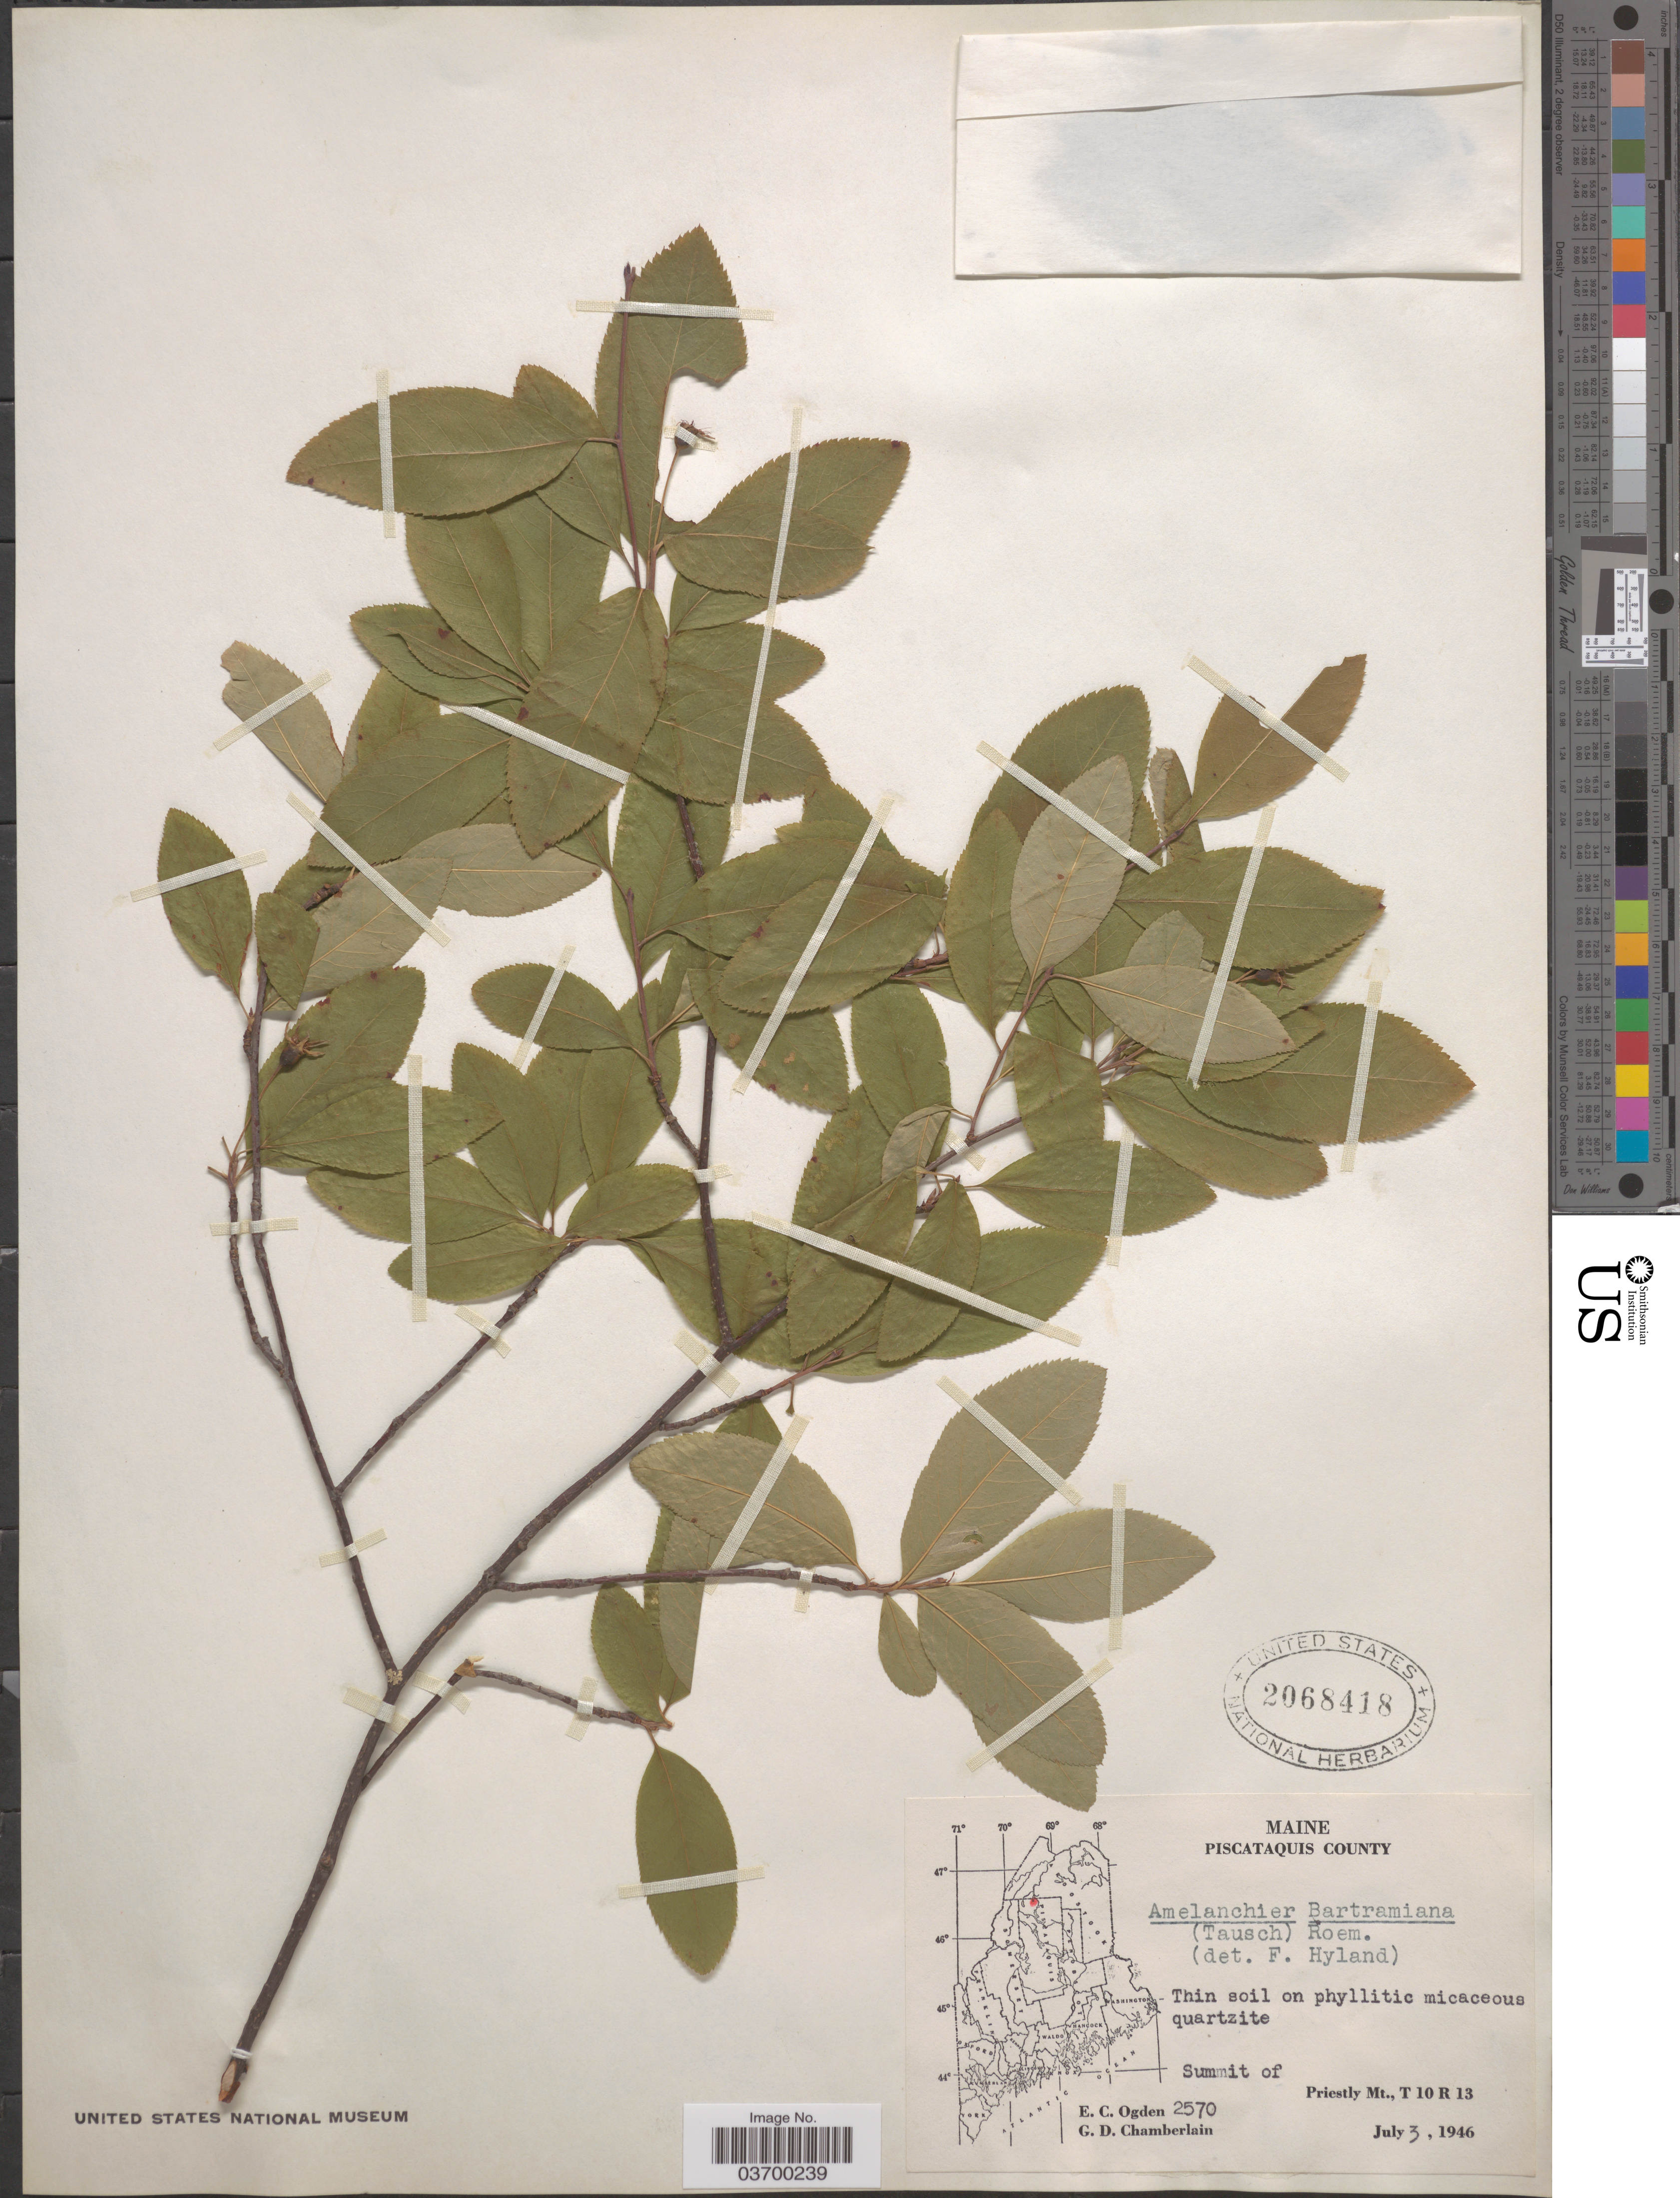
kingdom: Plantae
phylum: Tracheophyta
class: Magnoliopsida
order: Rosales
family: Rosaceae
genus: Amelanchier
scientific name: Amelanchier bartramiana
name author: (Tausch) M. Roem.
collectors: E. Ogden & G. D. Chamberlain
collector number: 2570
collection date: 1946-07-03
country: United States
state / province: Maine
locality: Piscataquis County. Summit of Priestly Mt., T 10 R 13.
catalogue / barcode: US 2068418